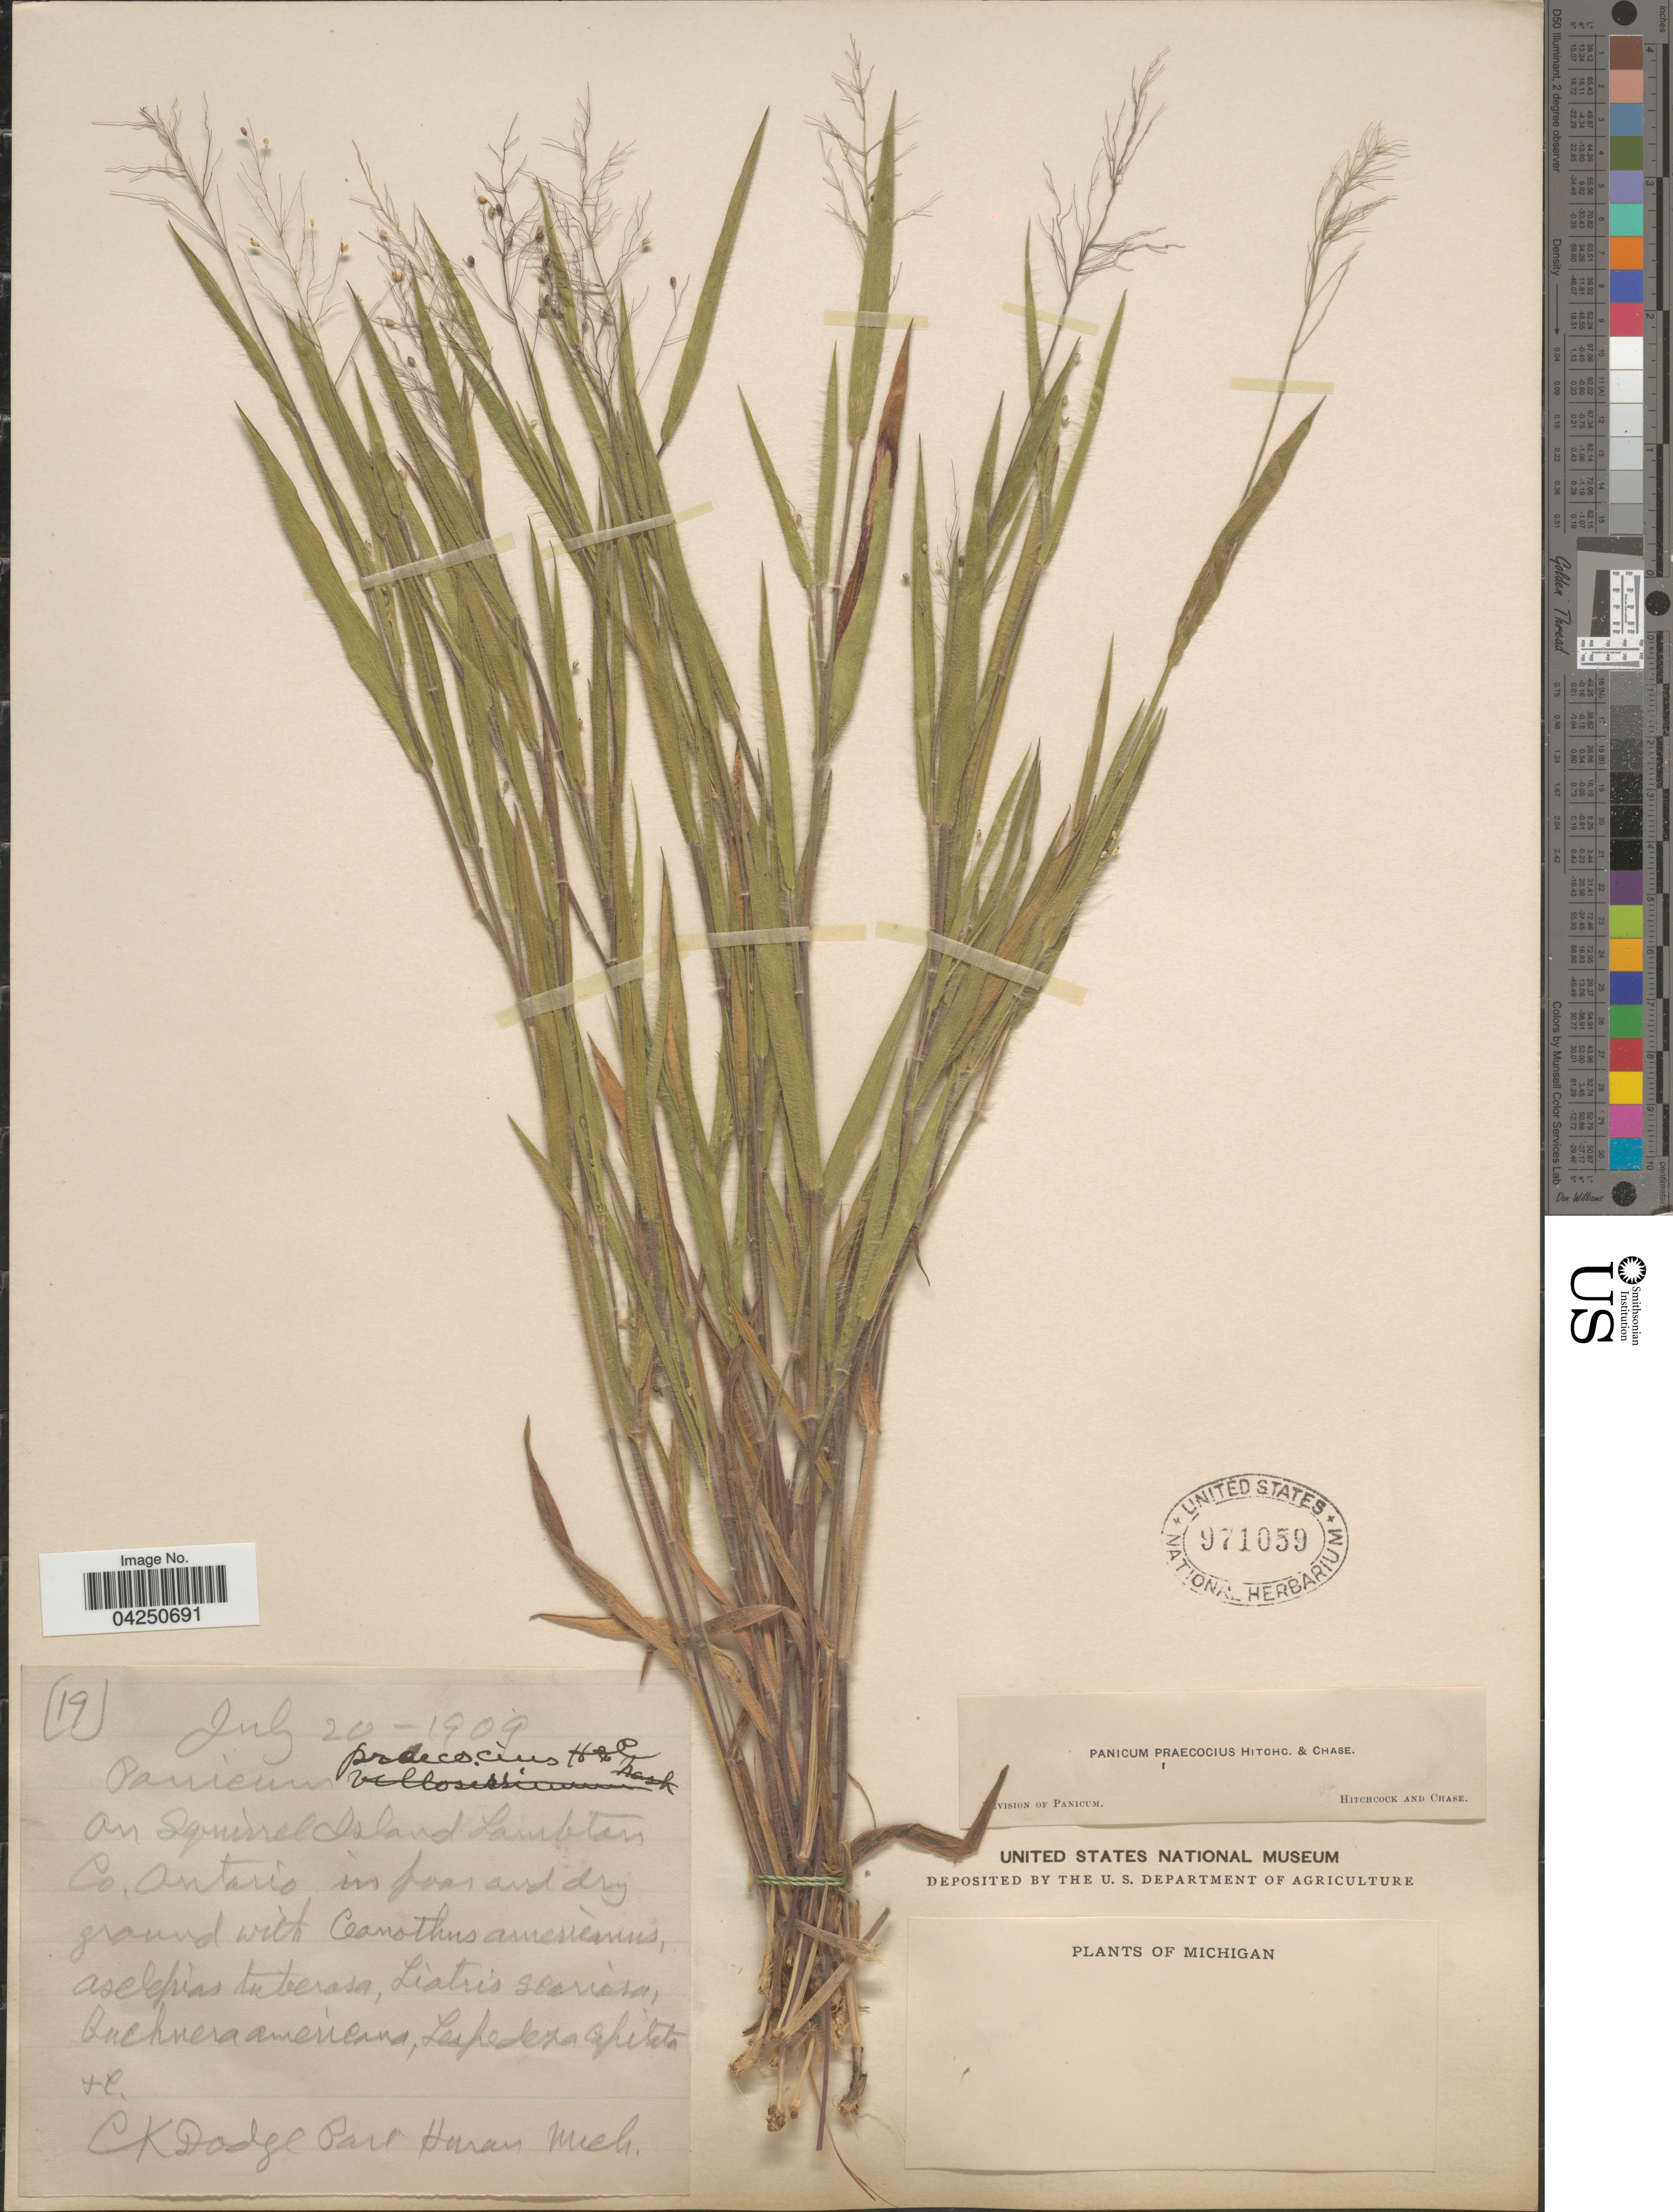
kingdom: Plantae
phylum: Tracheophyta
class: Liliopsida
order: Poales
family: Poaceae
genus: Dichanthelium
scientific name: Dichanthelium acuminatum var. acuminatum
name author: (Sw.) Gould & C.A. Clark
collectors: C. Dodge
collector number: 19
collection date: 1909-07-20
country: Canada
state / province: Ontario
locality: On Squirrel Island Lambton Co.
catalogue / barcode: US 971059